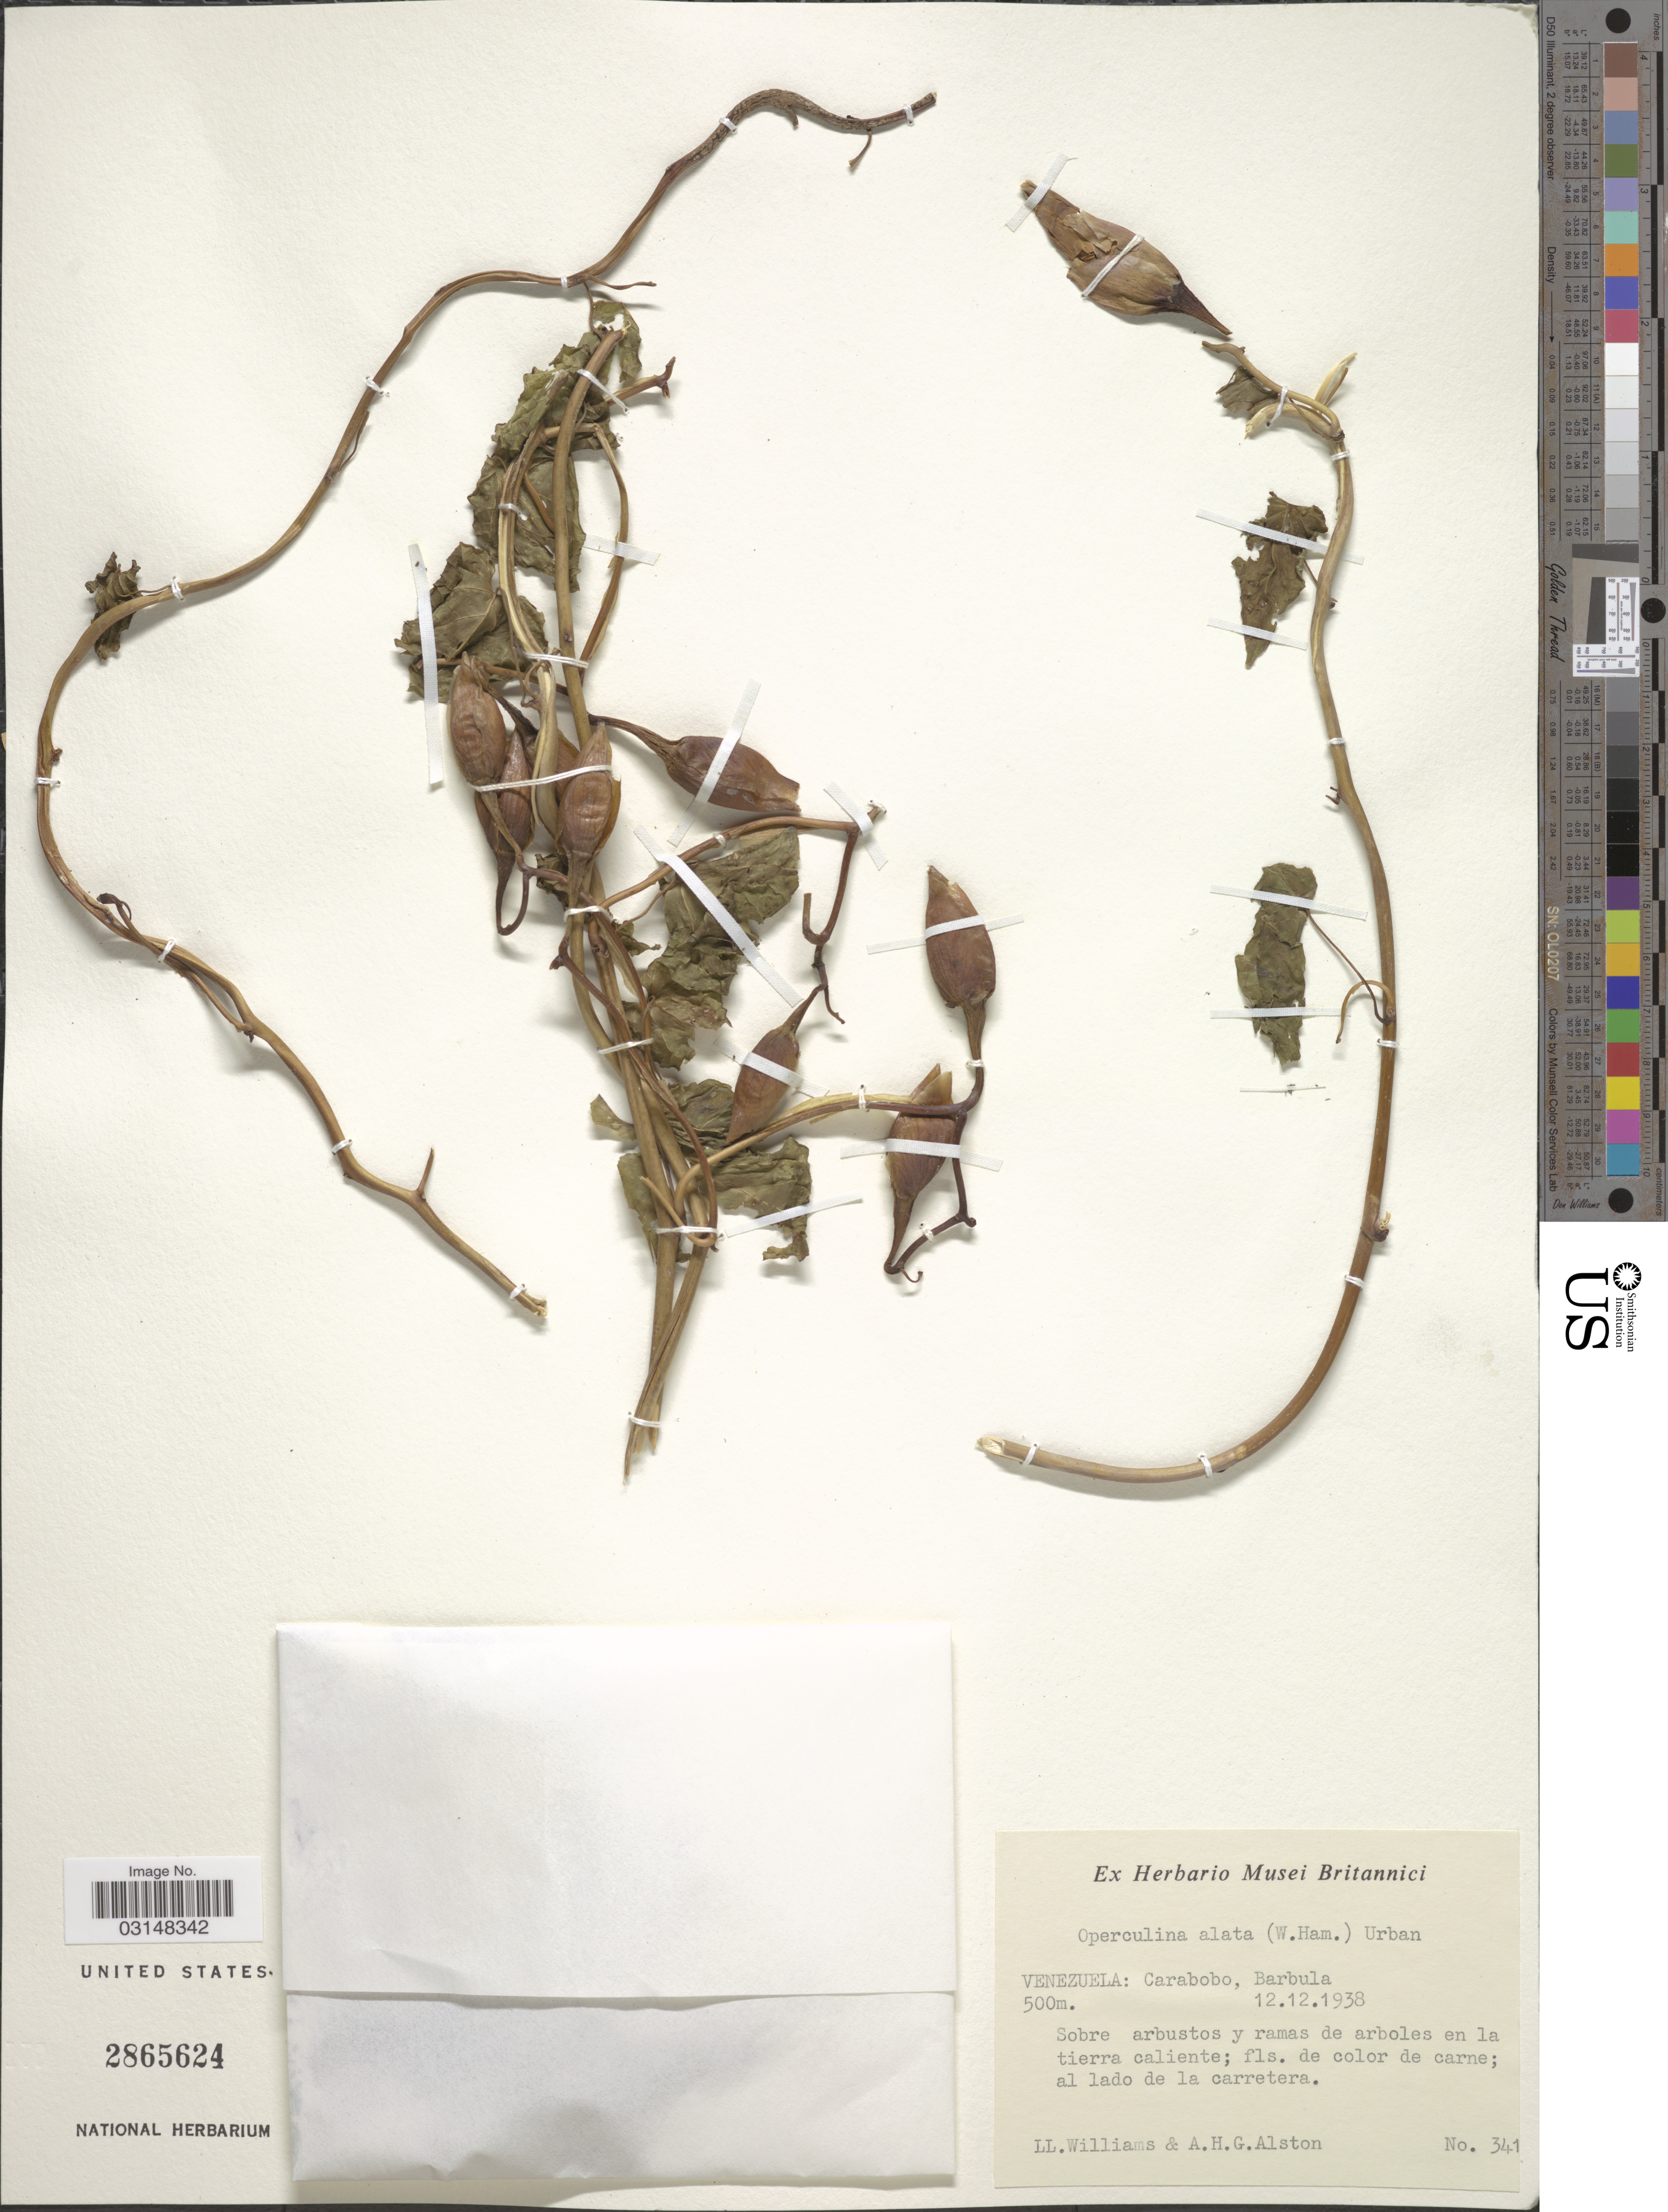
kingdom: Plantae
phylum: Tracheophyta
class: Magnoliopsida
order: Solanales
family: Convolvulaceae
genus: Operculina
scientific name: Operculina alata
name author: (Ham.) Urb.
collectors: Ll. Williams & A. H. Alston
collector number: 341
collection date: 1938-12-12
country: Venezuela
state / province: Carabobo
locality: Barbula.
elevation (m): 500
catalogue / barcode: US 2865624